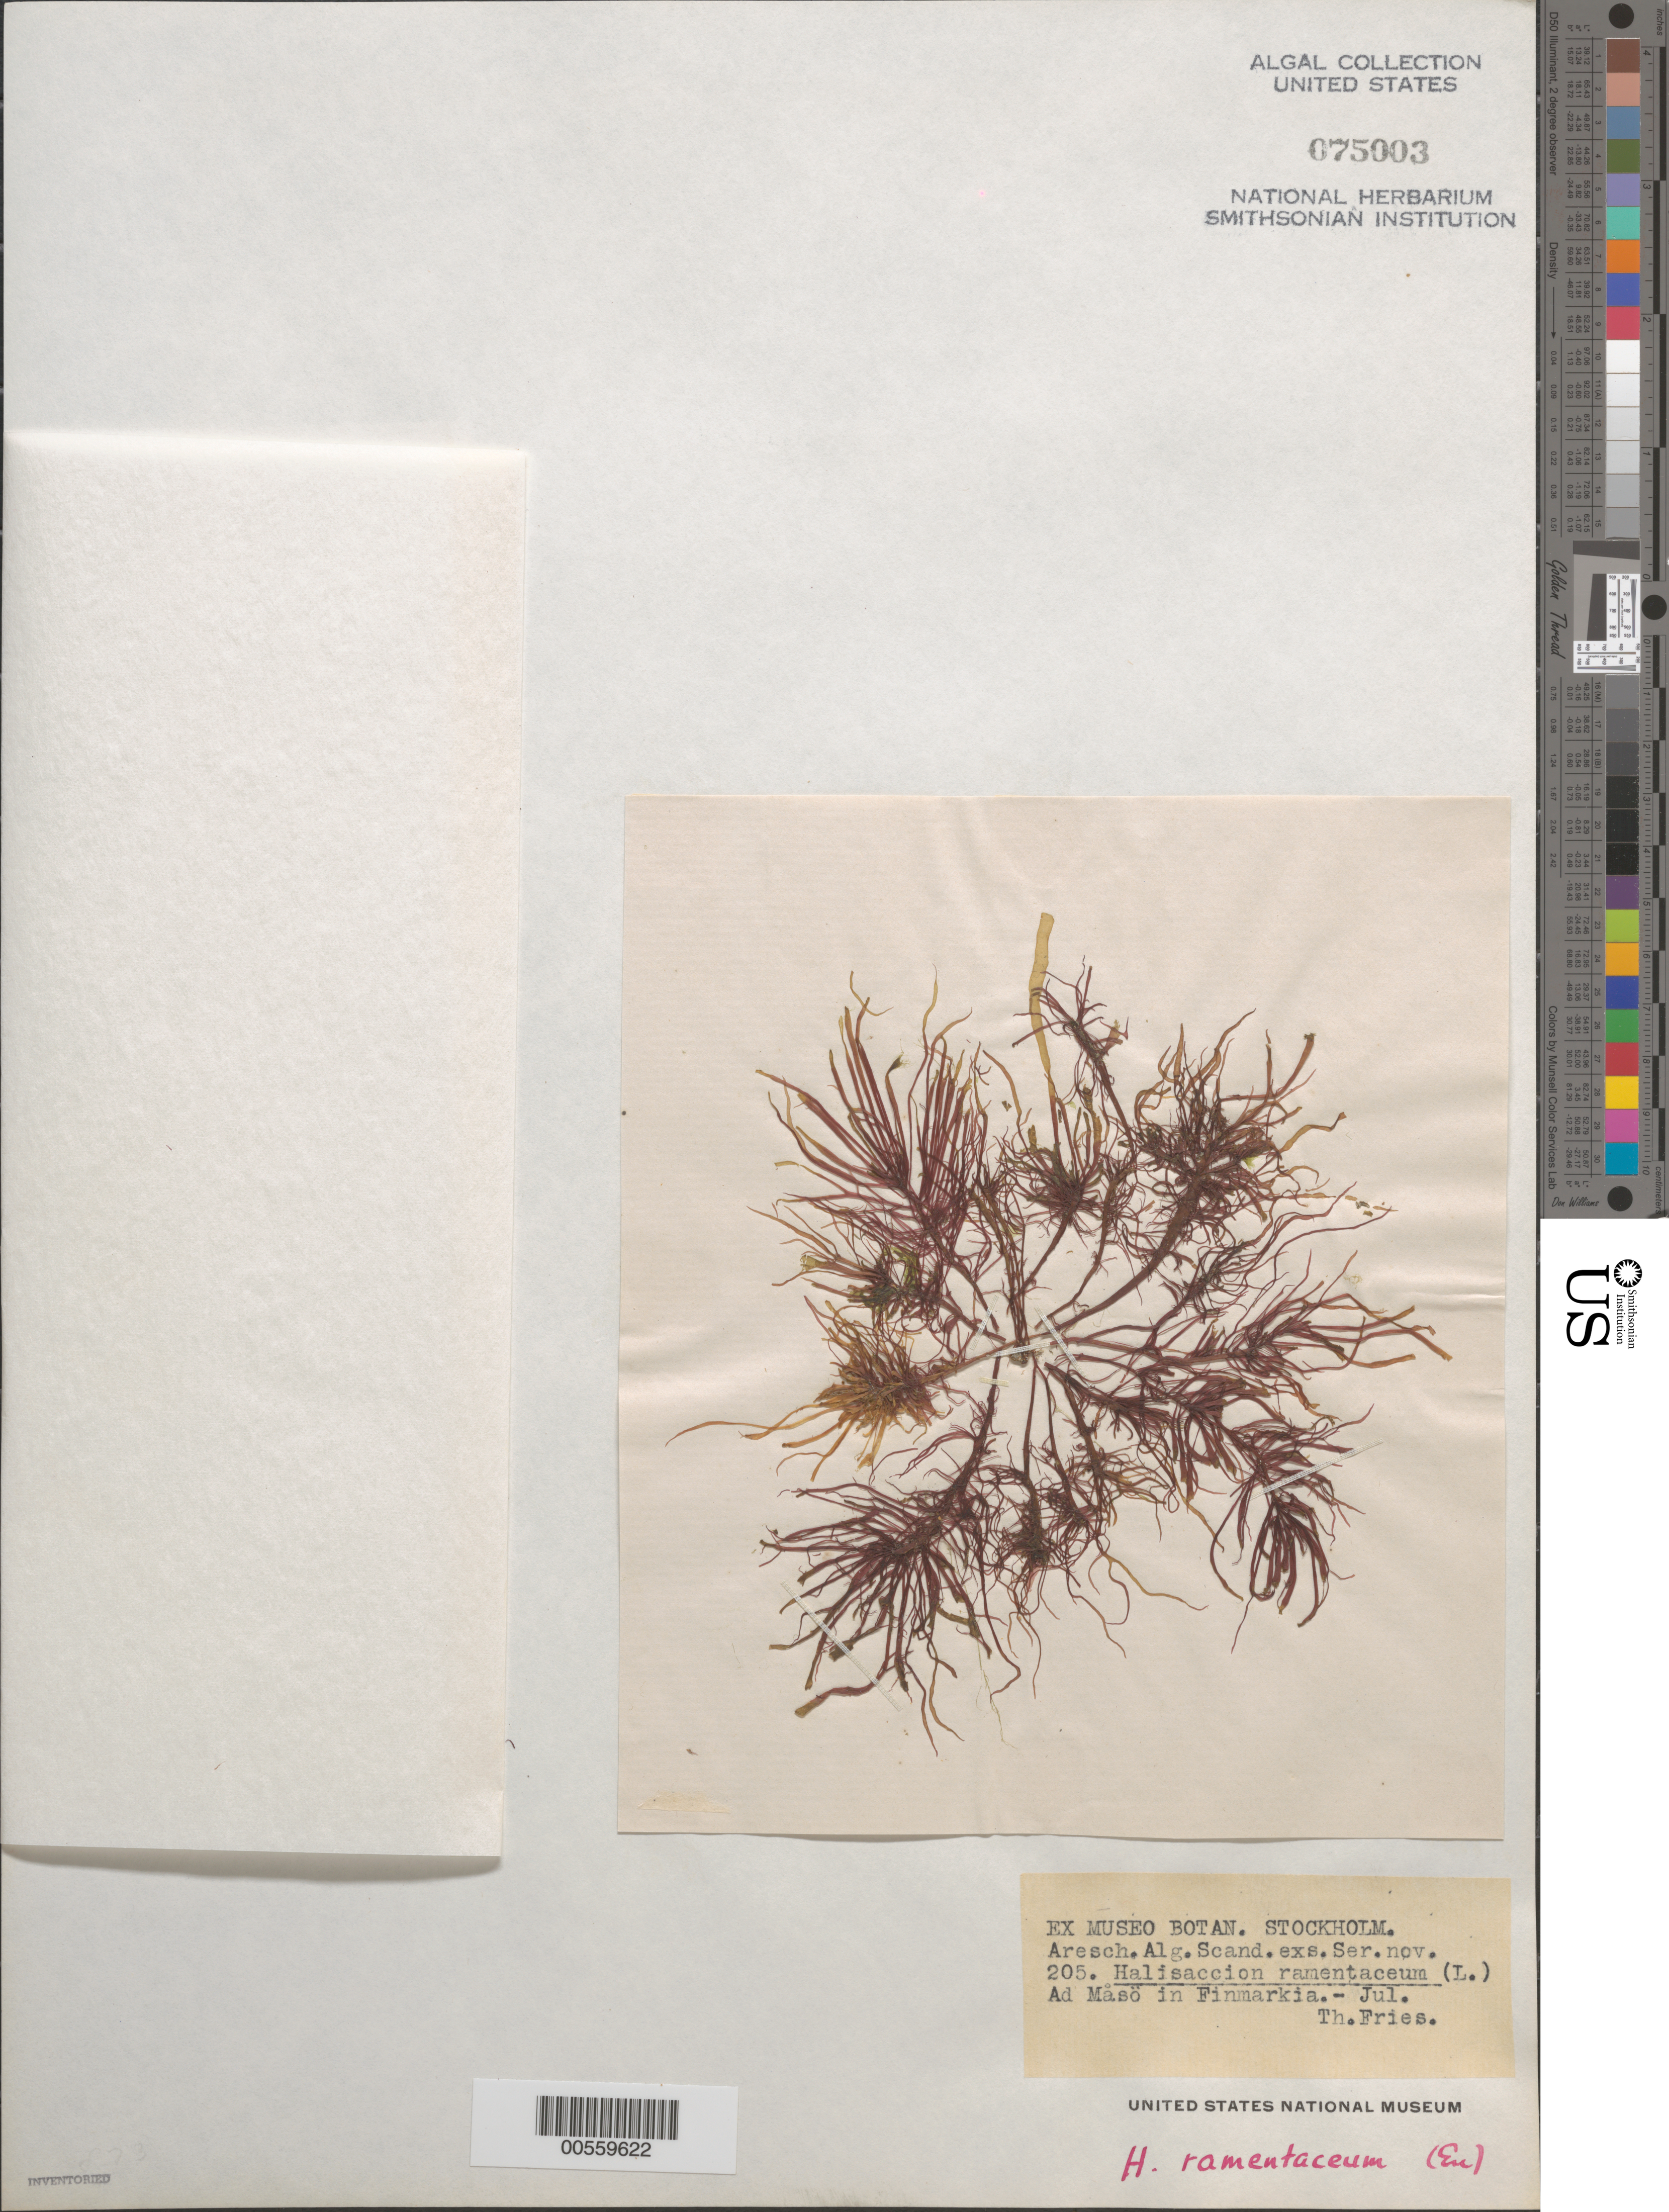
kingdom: Plantae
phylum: Rhodophyta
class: Florideophyceae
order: Palmariales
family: Palmariaceae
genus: Devaleraea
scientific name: Devaleraea ramentacea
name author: (L.) Guiry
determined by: Algae name updating Project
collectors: T. Fries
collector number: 205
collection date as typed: Jul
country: Norway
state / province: Finnmark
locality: Maaso (maso)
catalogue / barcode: US 75003